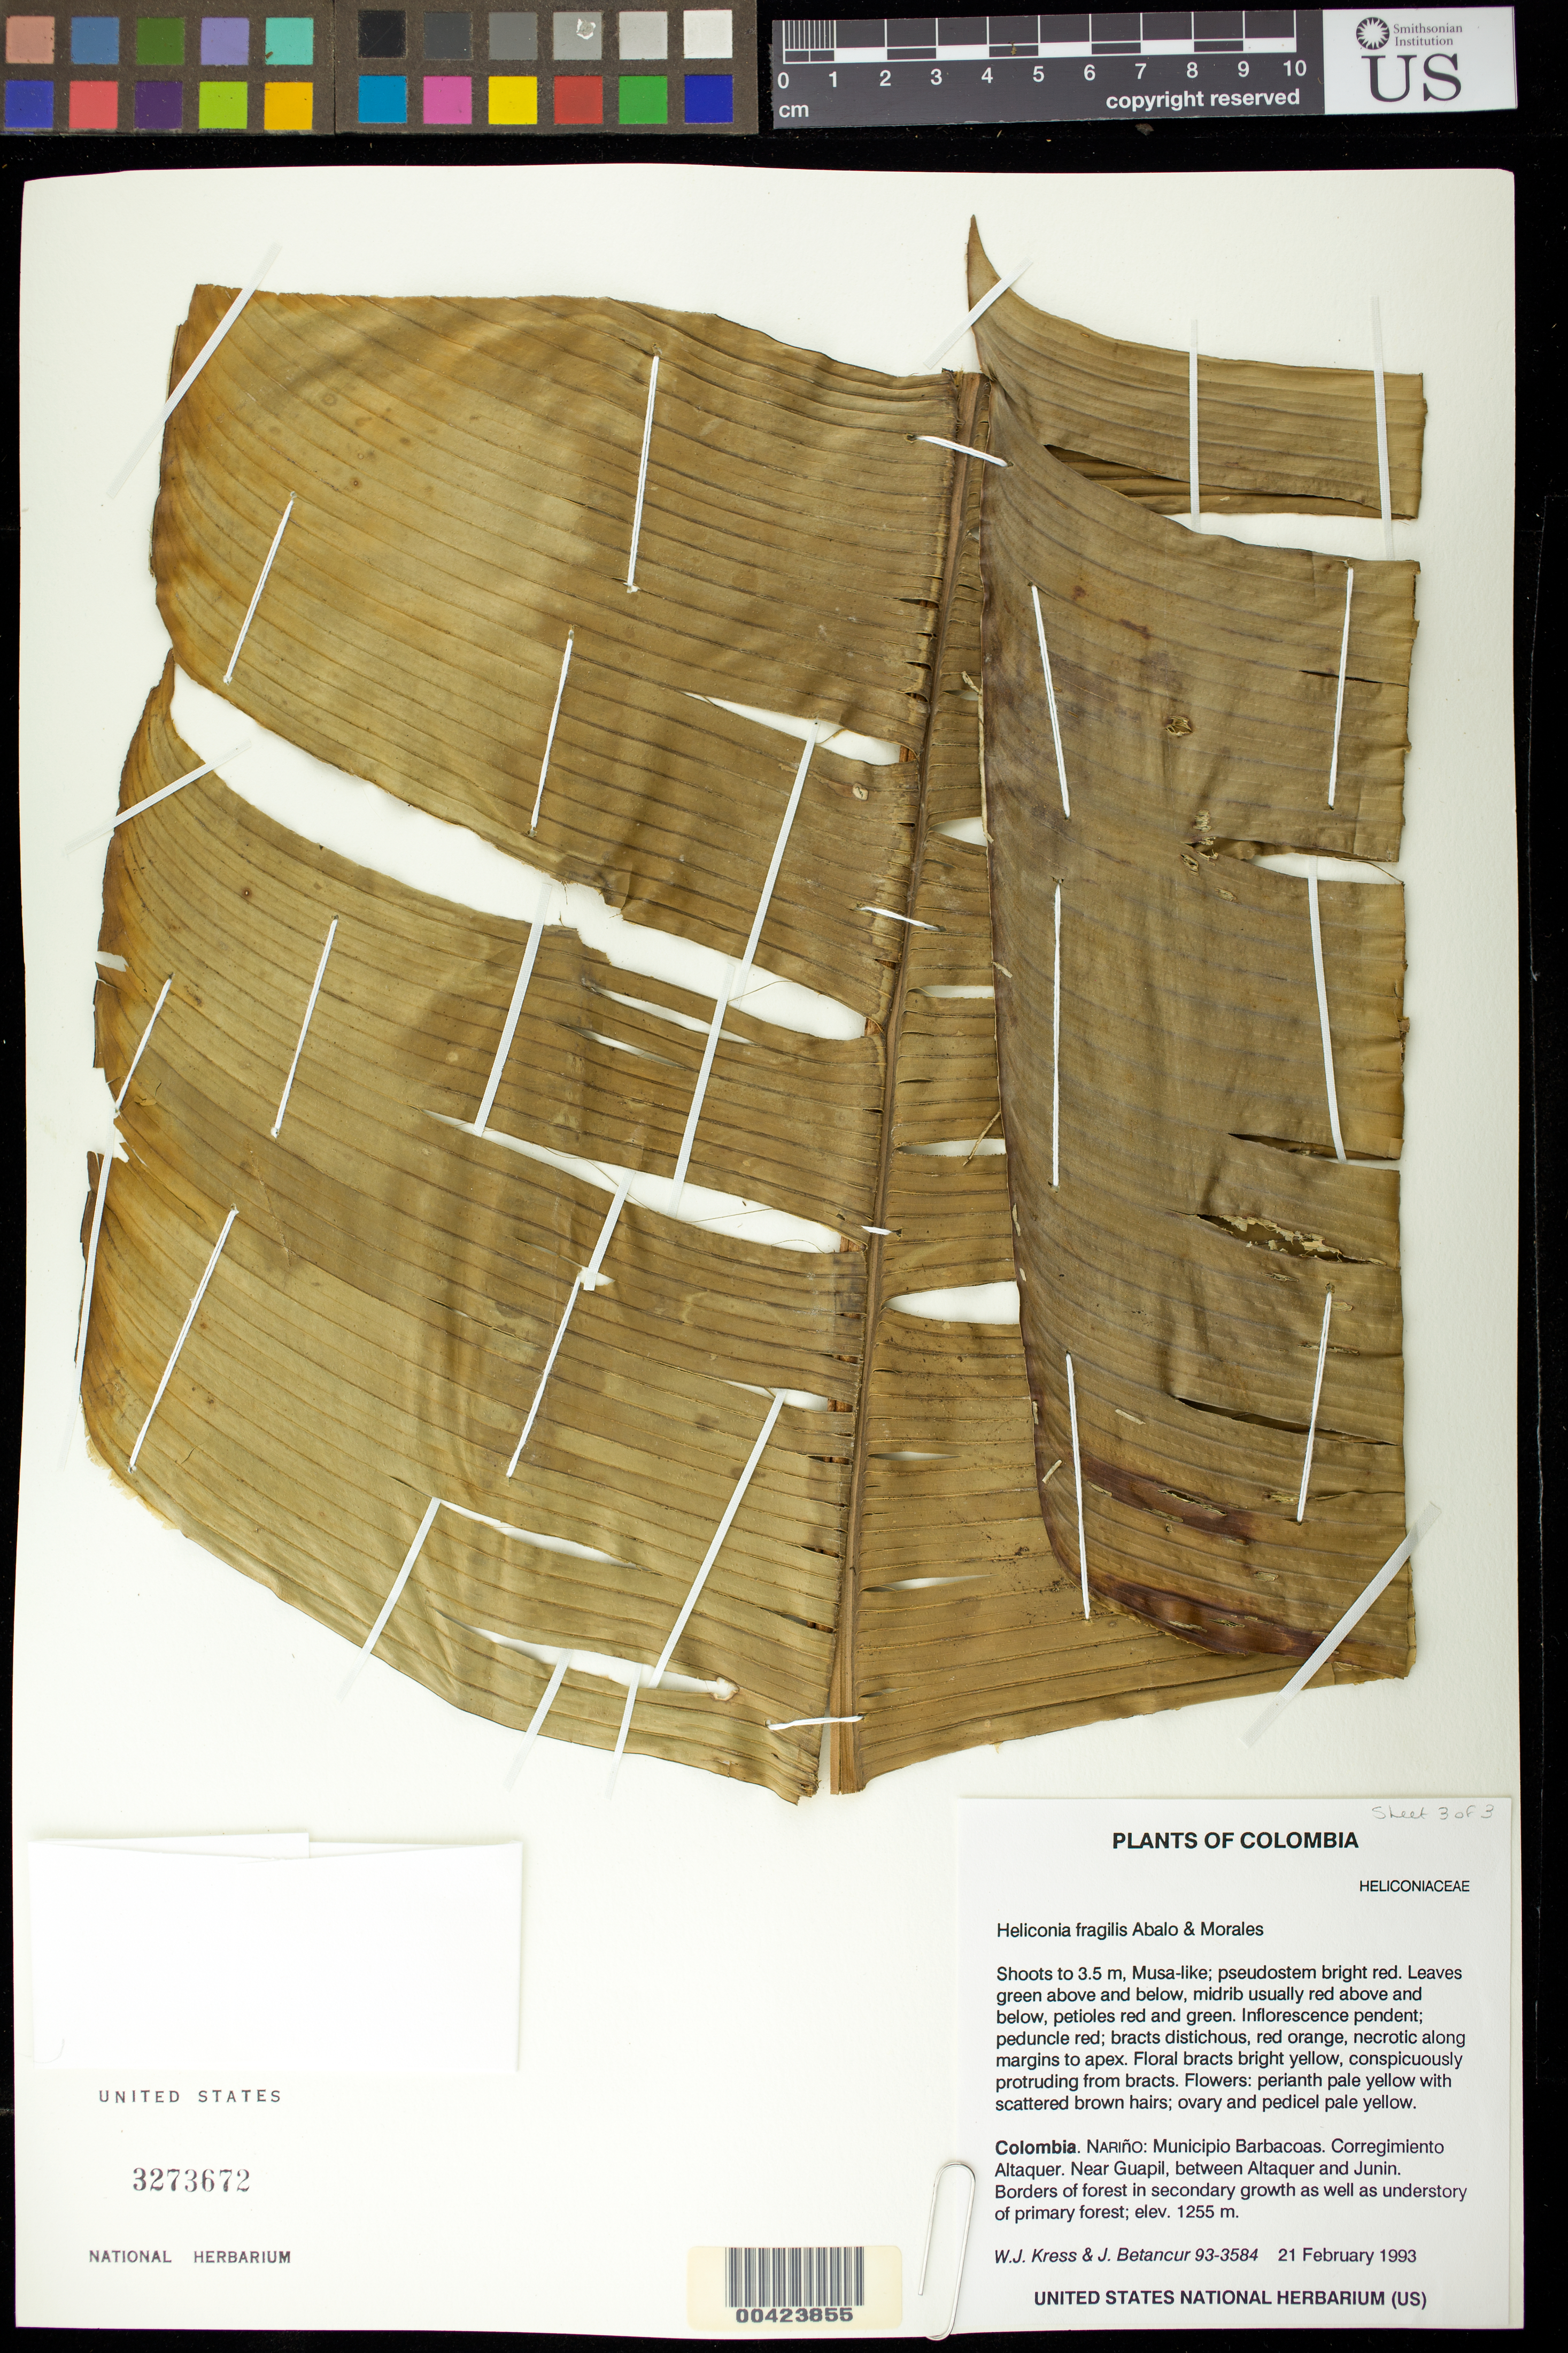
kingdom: Plantae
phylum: Tracheophyta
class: Liliopsida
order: Zingiberales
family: Heliconiaceae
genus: Heliconia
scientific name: Heliconia fragilis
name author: Abalo & G. Morales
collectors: W. J. Kress & J. C. Betancur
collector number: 93-3584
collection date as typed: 21 Feb 1993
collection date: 1993-02-21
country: Colombia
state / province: Nariño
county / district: Barbacoas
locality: Near Guapil, between Altaquer and Junin; Corregimiento Altaquer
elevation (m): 1225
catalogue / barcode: US 3273672